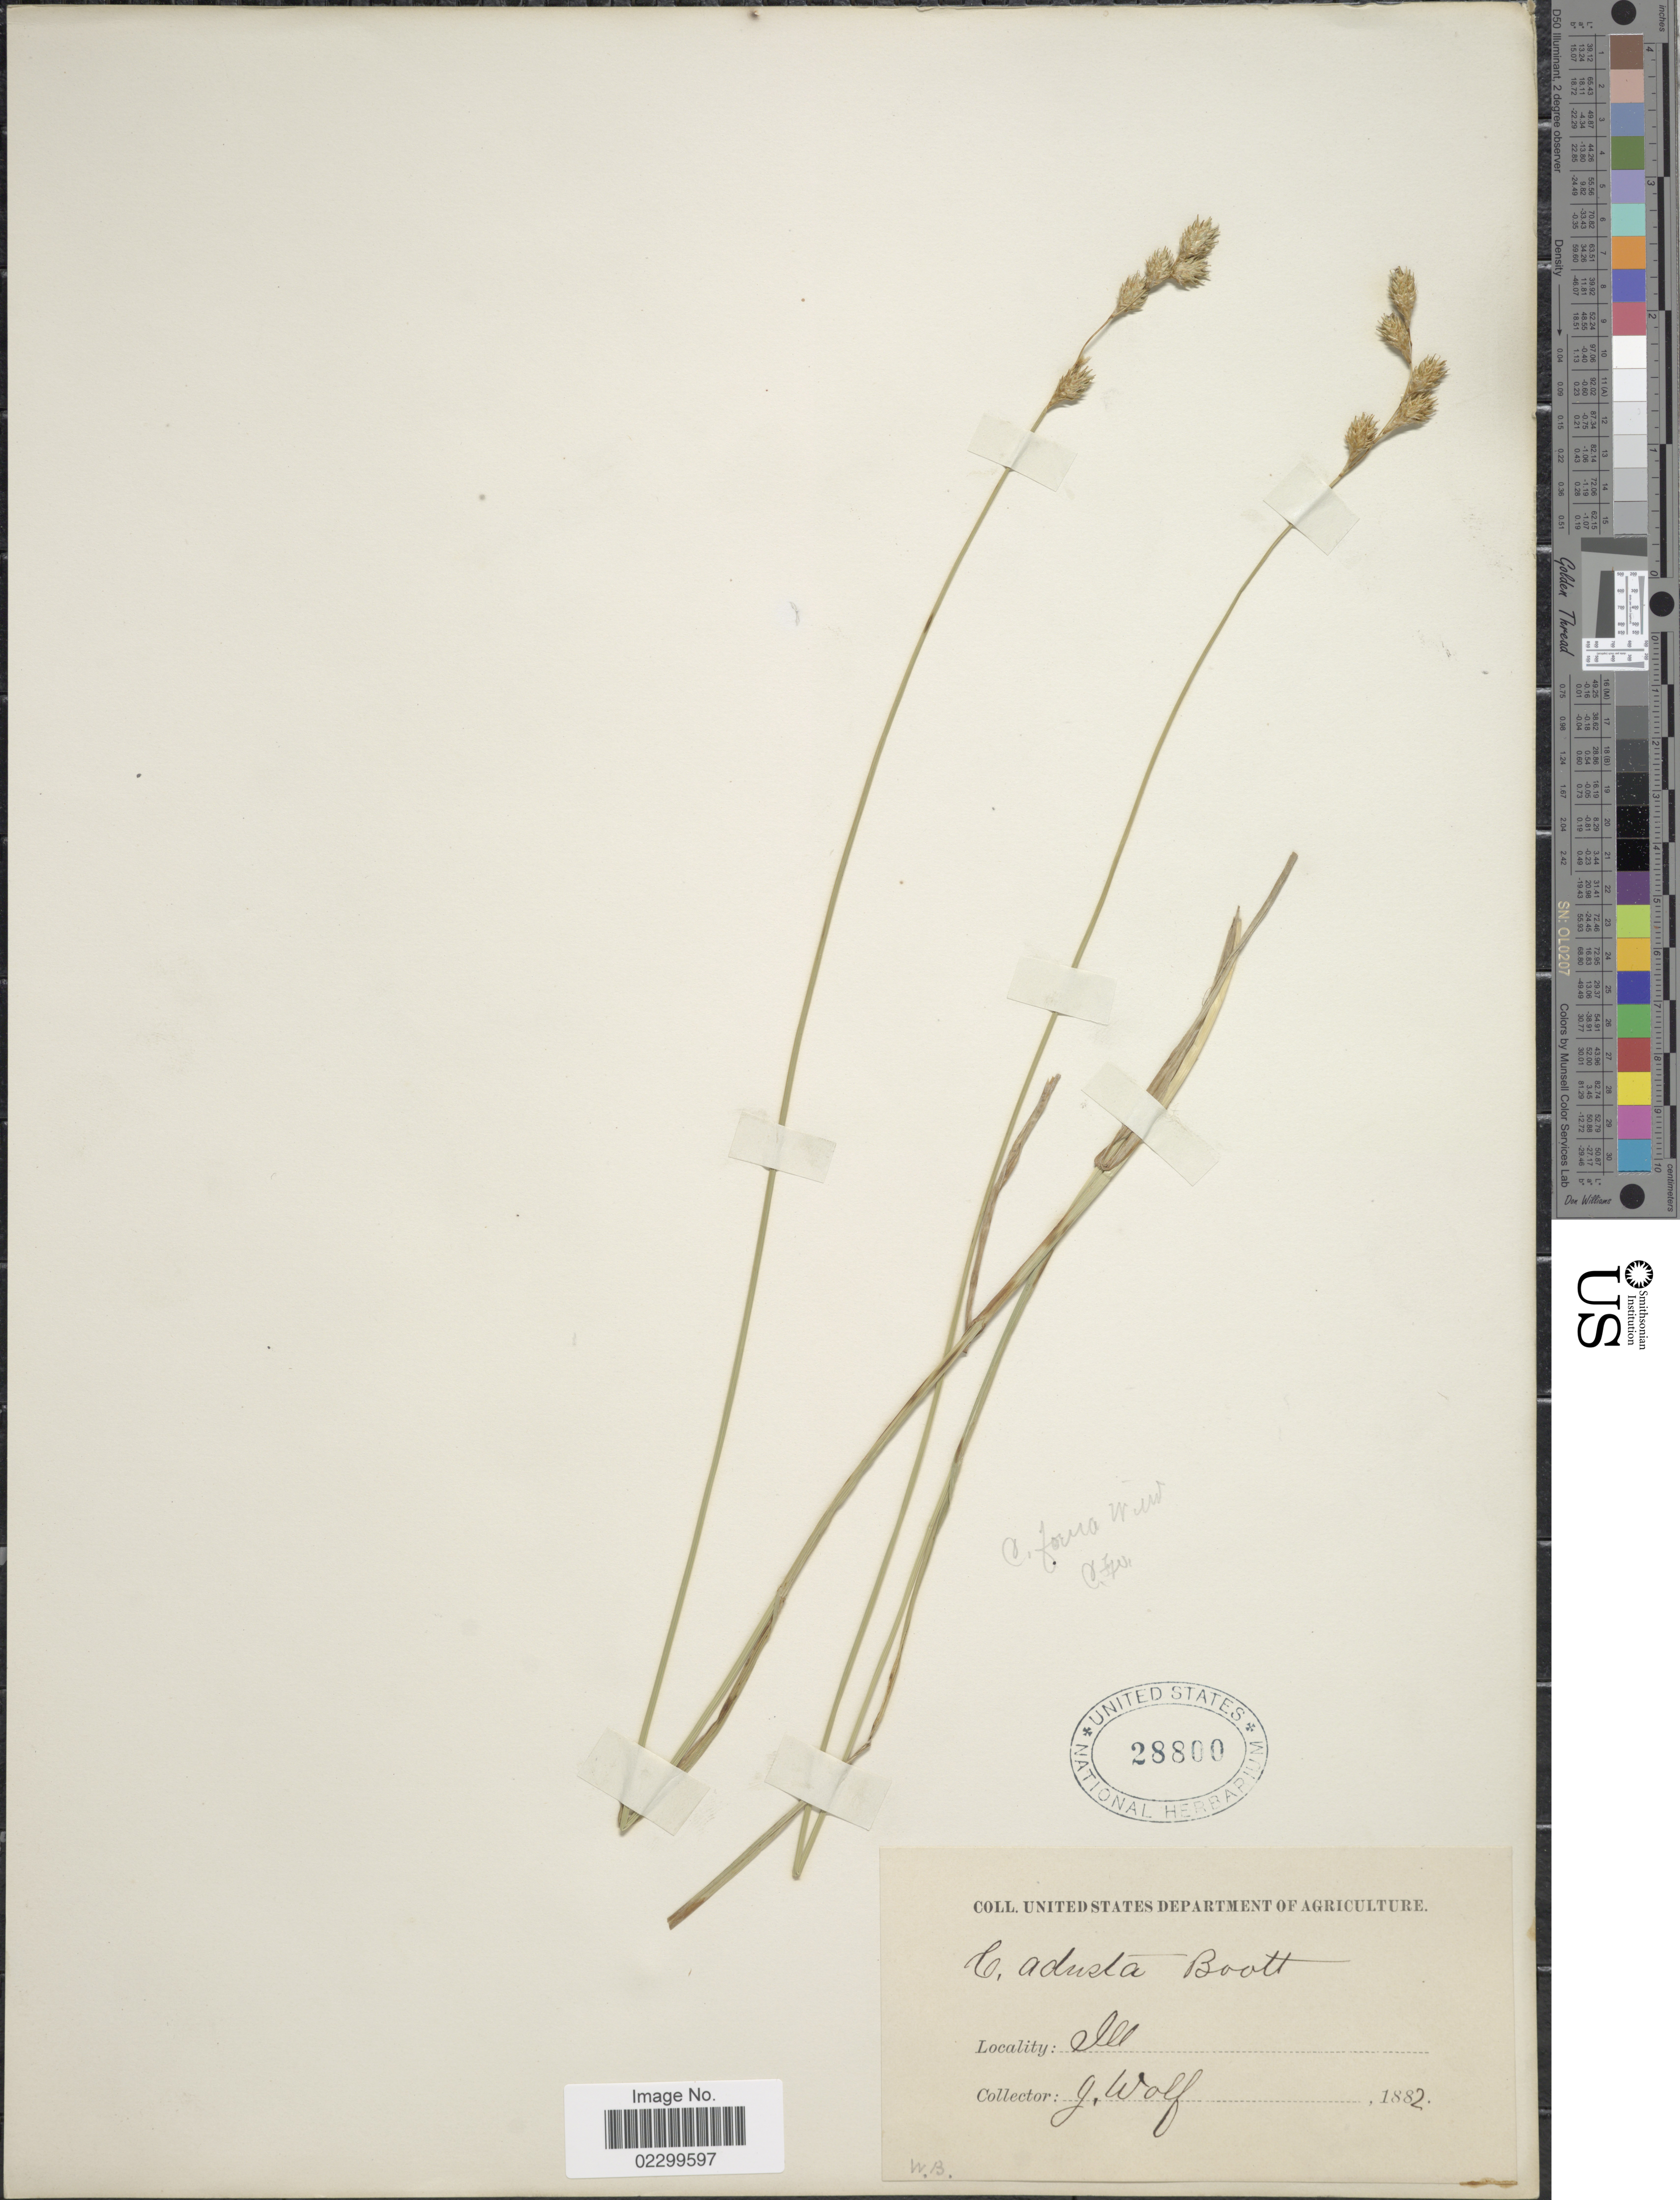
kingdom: Plantae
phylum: Tracheophyta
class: Liliopsida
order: Poales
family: Cyperaceae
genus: Carex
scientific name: Carex argyrantha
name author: Tuck. ex Boott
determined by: Strong, Mark T., (BOT), Smithsonian Institution - National Museum of Natural History (UNITED STATES)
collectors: J. Wolf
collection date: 1882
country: United States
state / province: Illinois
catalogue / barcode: US 28800